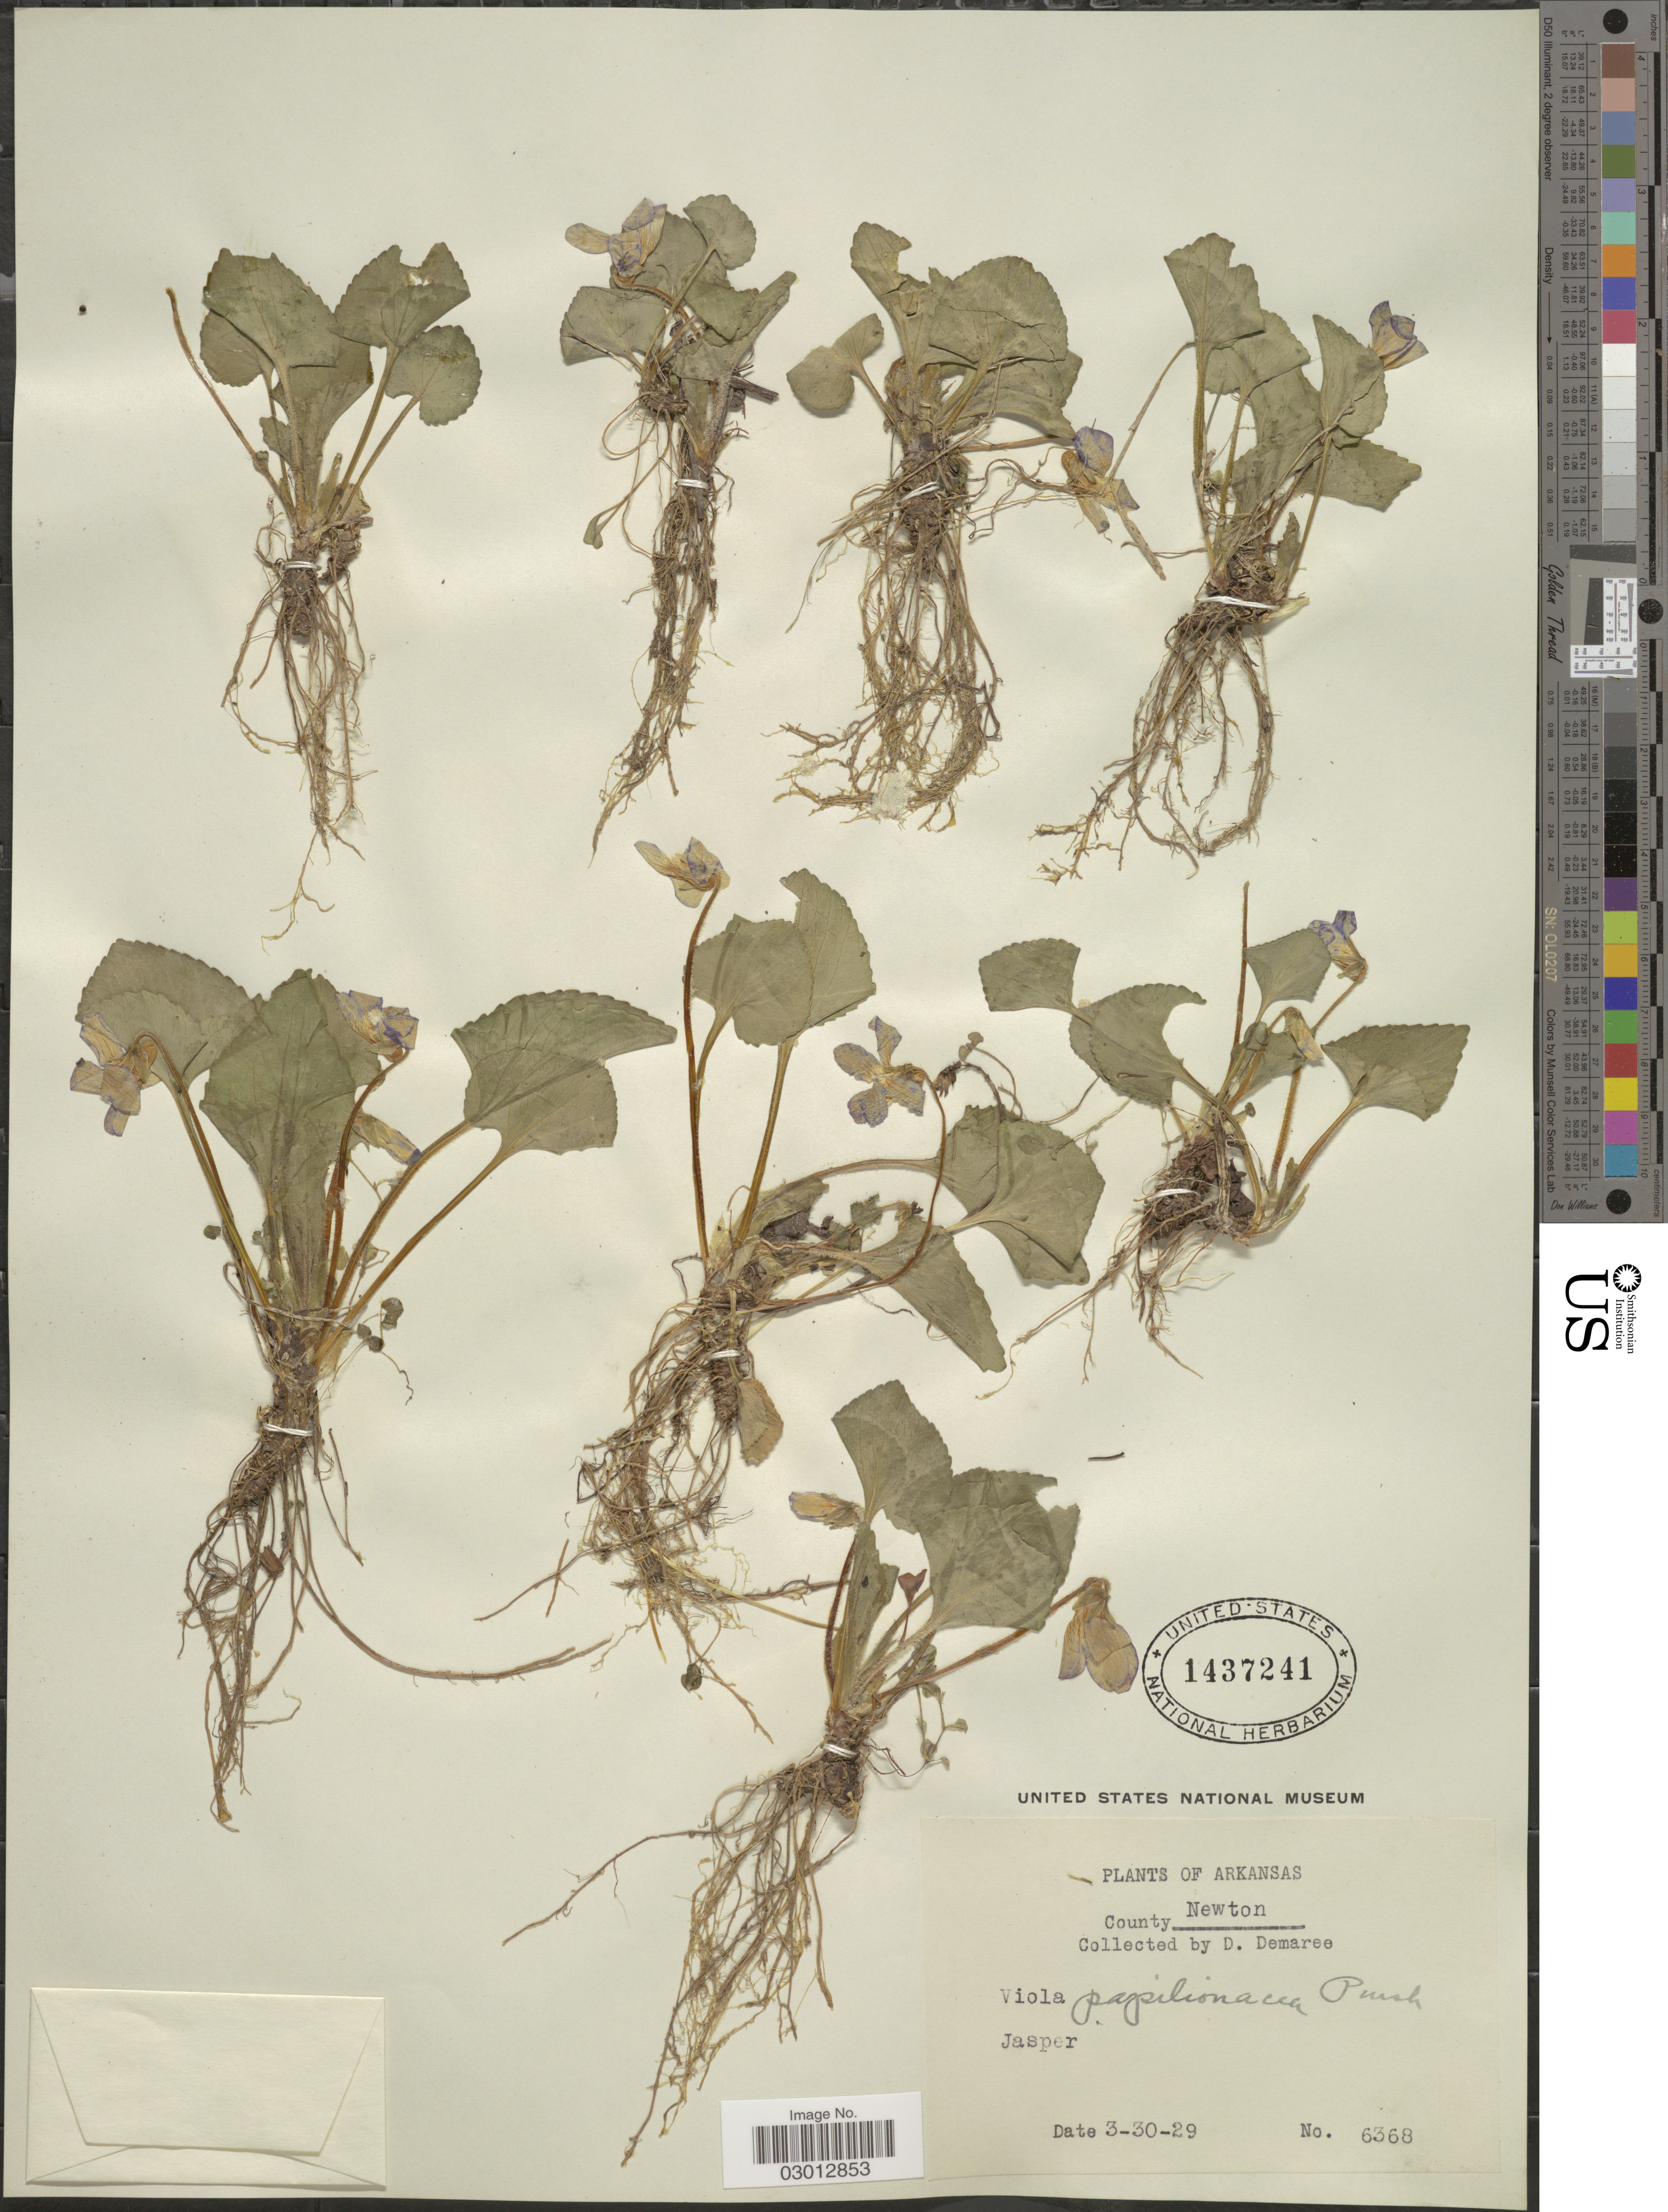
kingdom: Plantae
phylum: Tracheophyta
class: Magnoliopsida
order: Malpighiales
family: Violaceae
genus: Viola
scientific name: Viola papilionacea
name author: Pursh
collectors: D. Demaree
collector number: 6368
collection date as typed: Transcribed d/m/y: 30/3/29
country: United States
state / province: Arkansas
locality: County Newton. Jasper.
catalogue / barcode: US 1437241